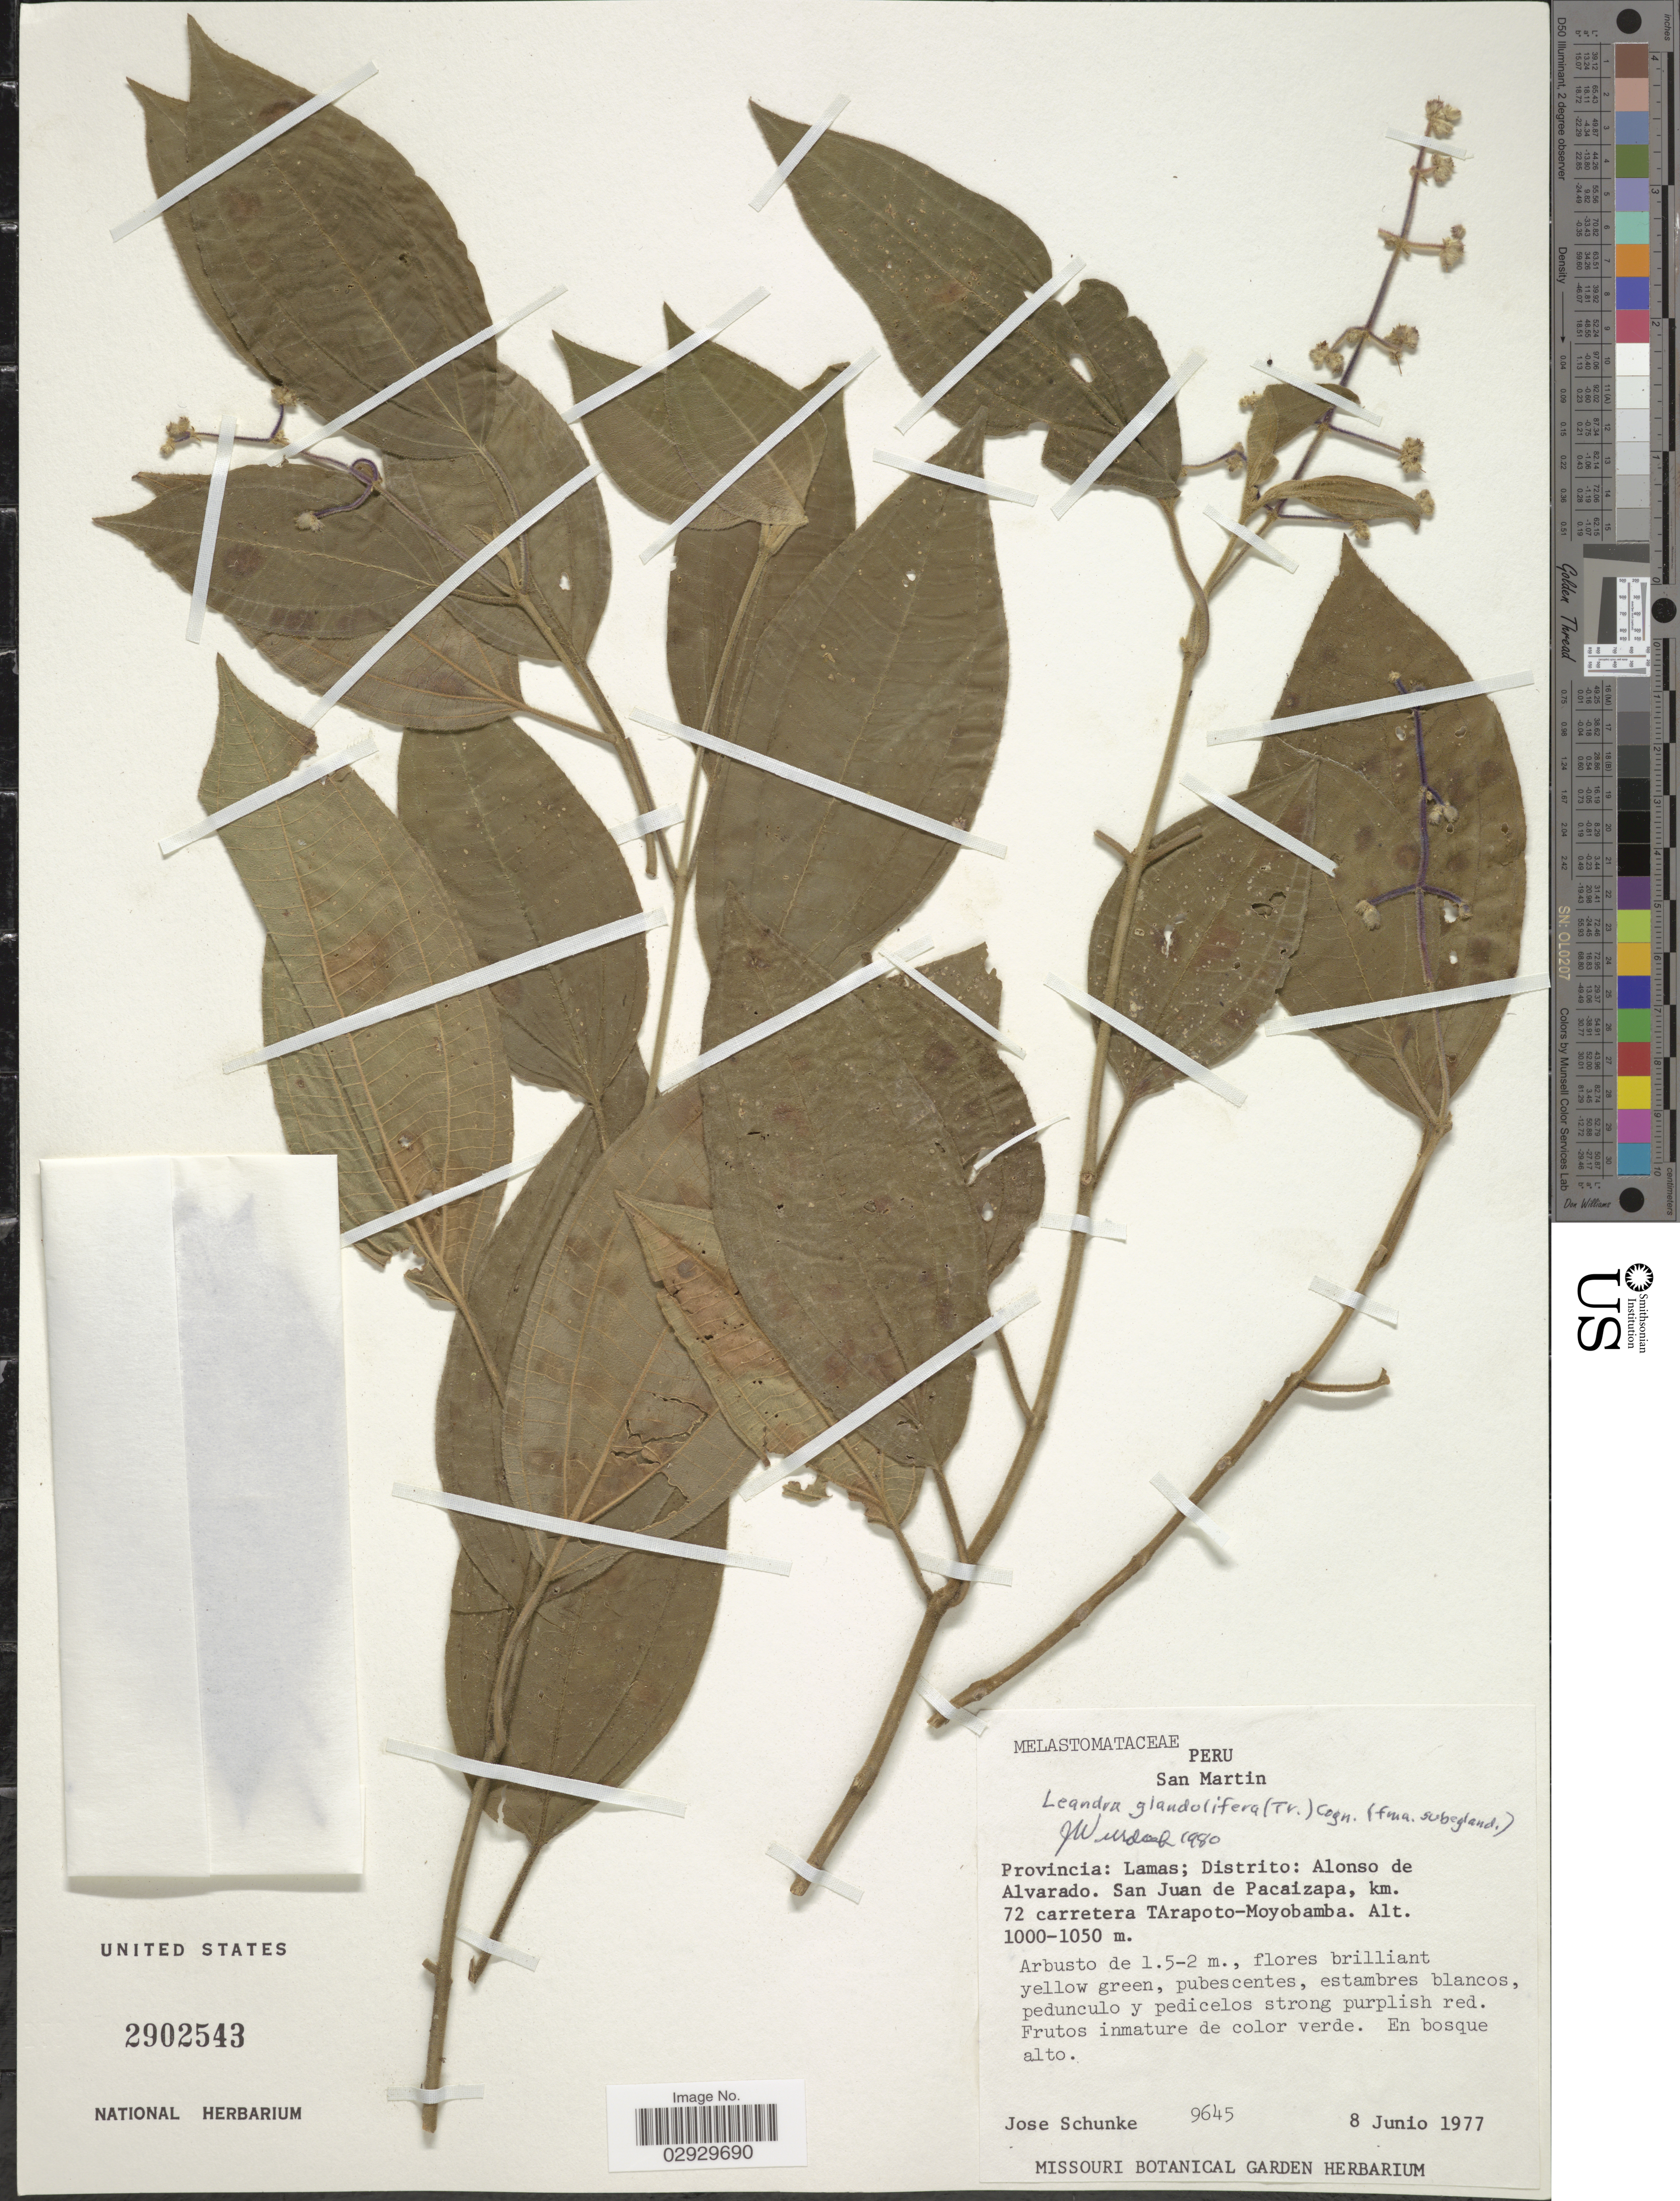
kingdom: Plantae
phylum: Tracheophyta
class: Magnoliopsida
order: Myrtales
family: Melastomataceae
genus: Leandra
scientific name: Leandra glandulifera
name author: (Triana) Cogn.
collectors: J. M. Schunke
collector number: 9645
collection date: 1977-06-08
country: Peru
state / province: San Martín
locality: Provincia: Lamas; Distrito: Alonso de Alvarado. San Juan de Pacaizapa, km. 72 carretera Tarapoto-Moyobamba.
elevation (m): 1000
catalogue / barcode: US 2902543